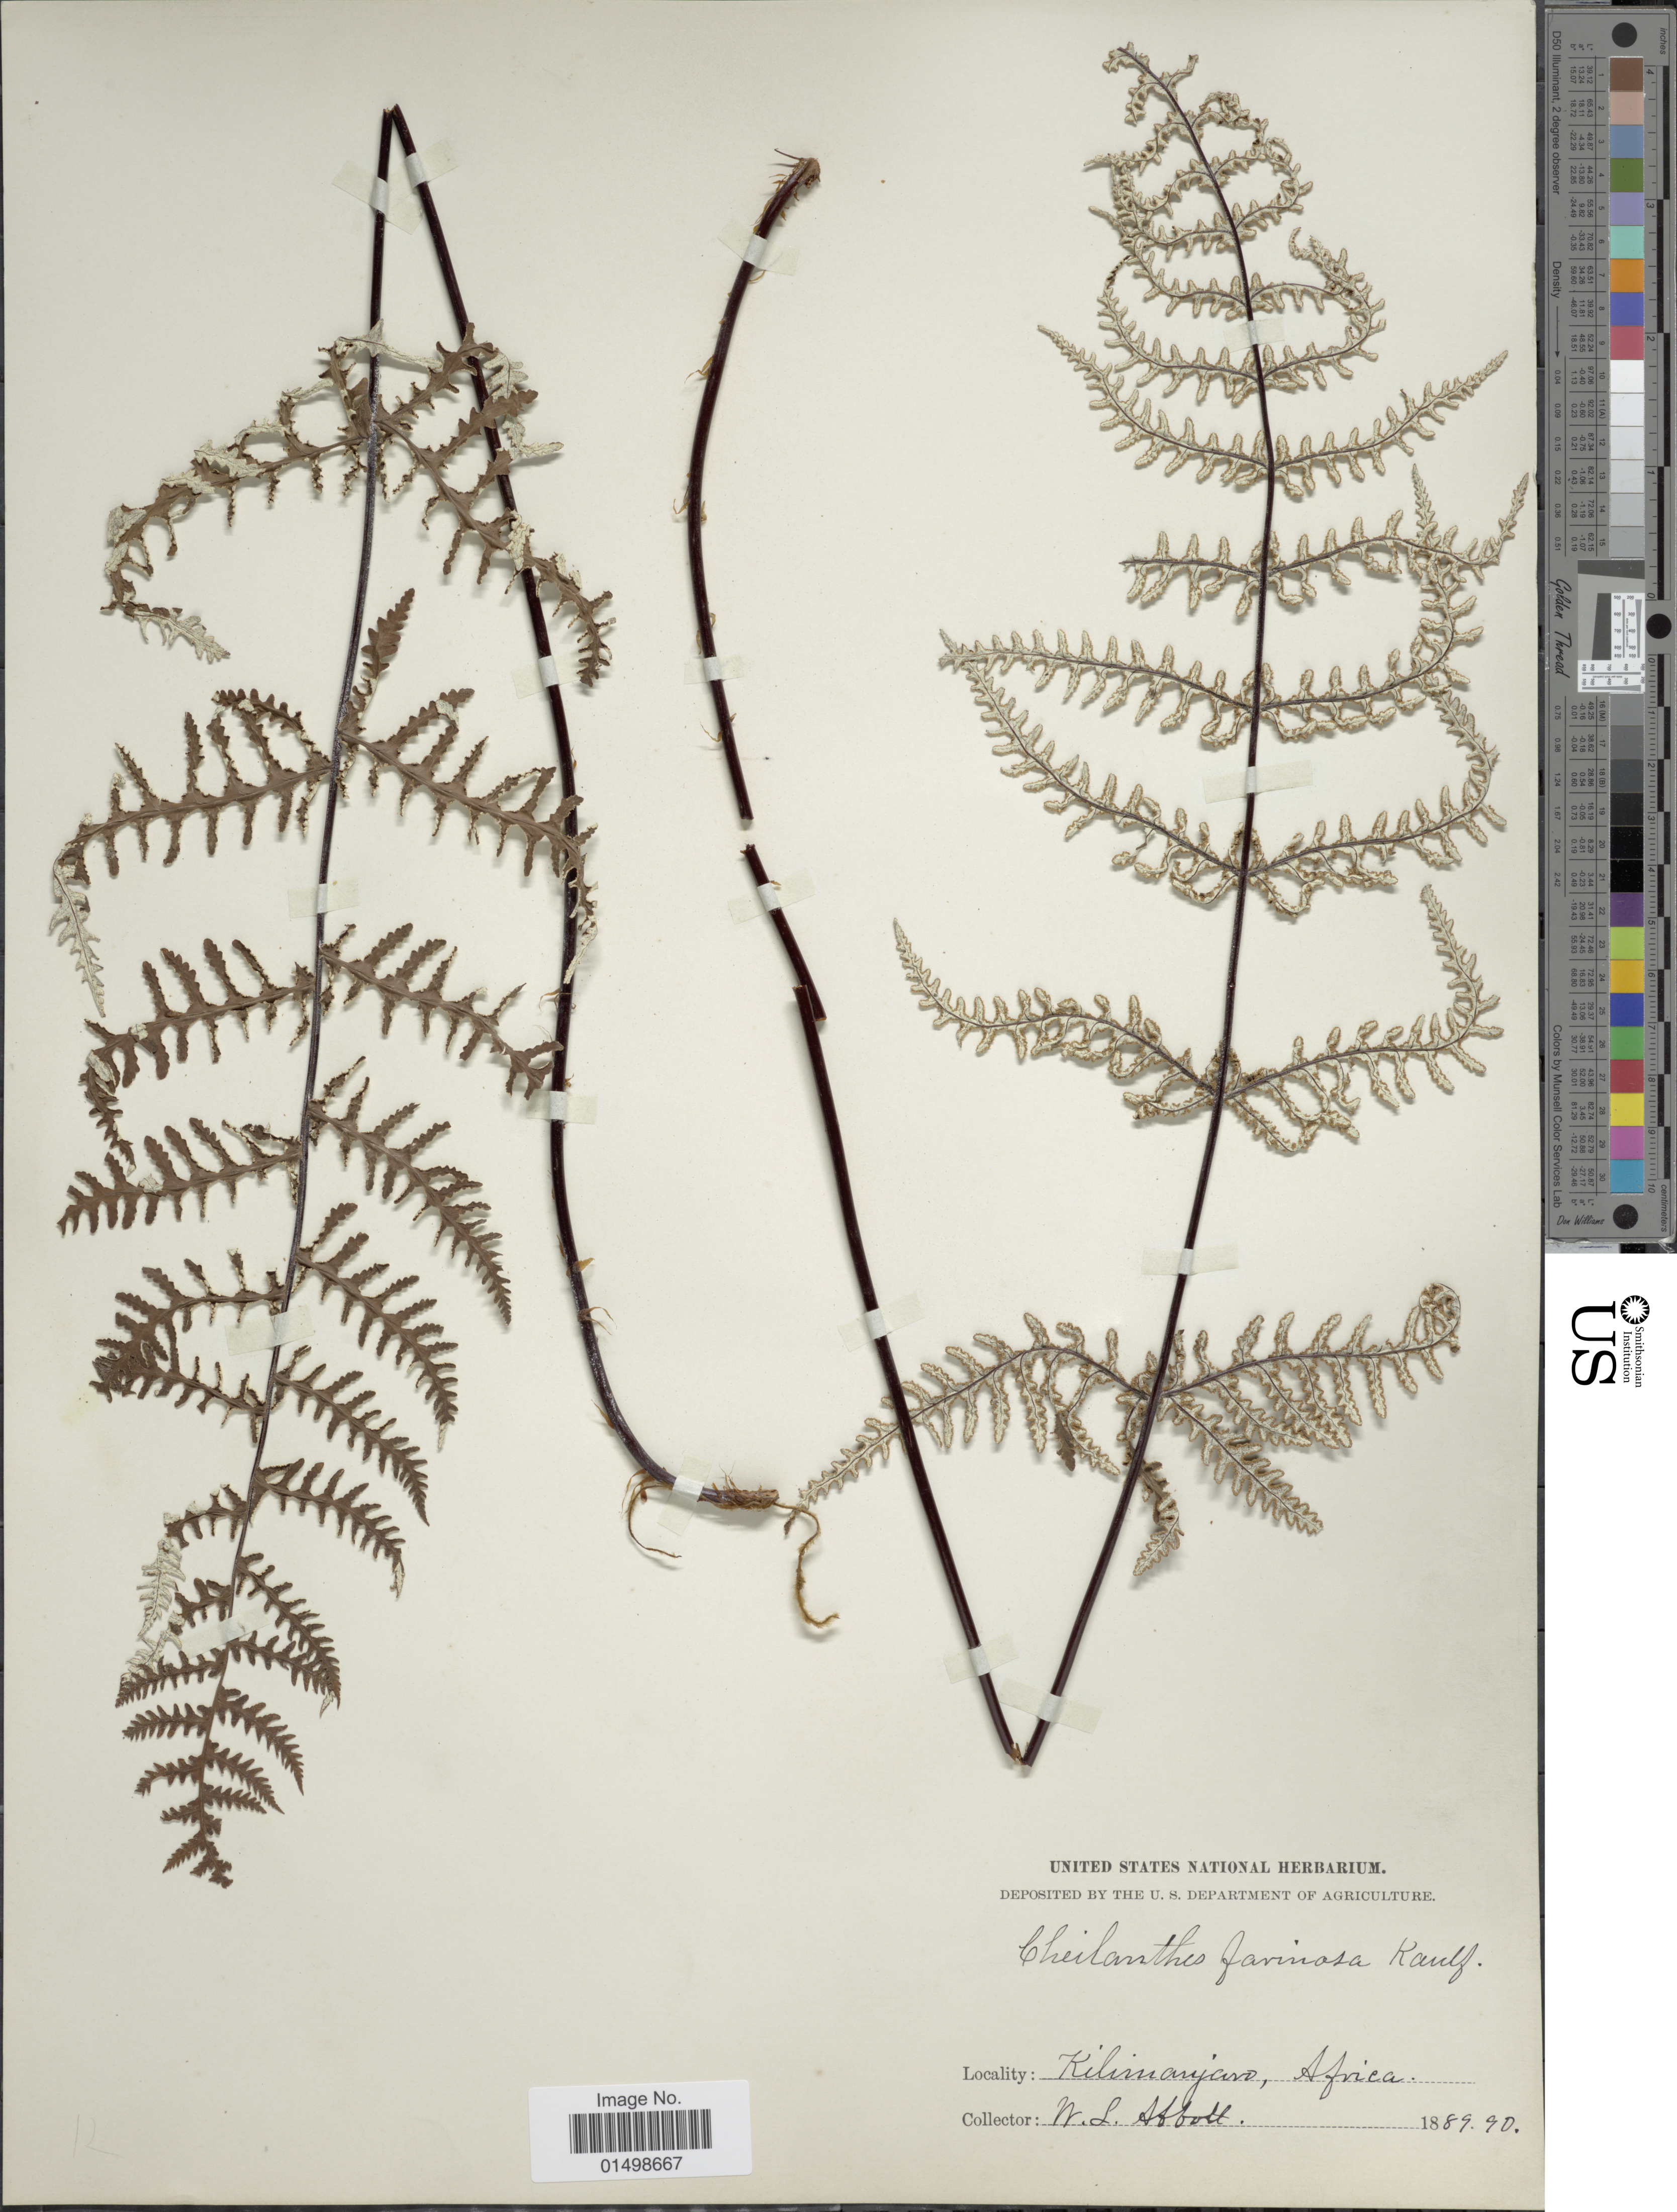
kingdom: Plantae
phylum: Tracheophyta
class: Polypodiopsida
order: Polypodiales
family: Pteridaceae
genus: Aleuritopteris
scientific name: Aleuritopteris farinosa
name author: (Forssk.) Fée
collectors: W. L. Abbott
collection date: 1889/1890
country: Tanzania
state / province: Kilimanjaro